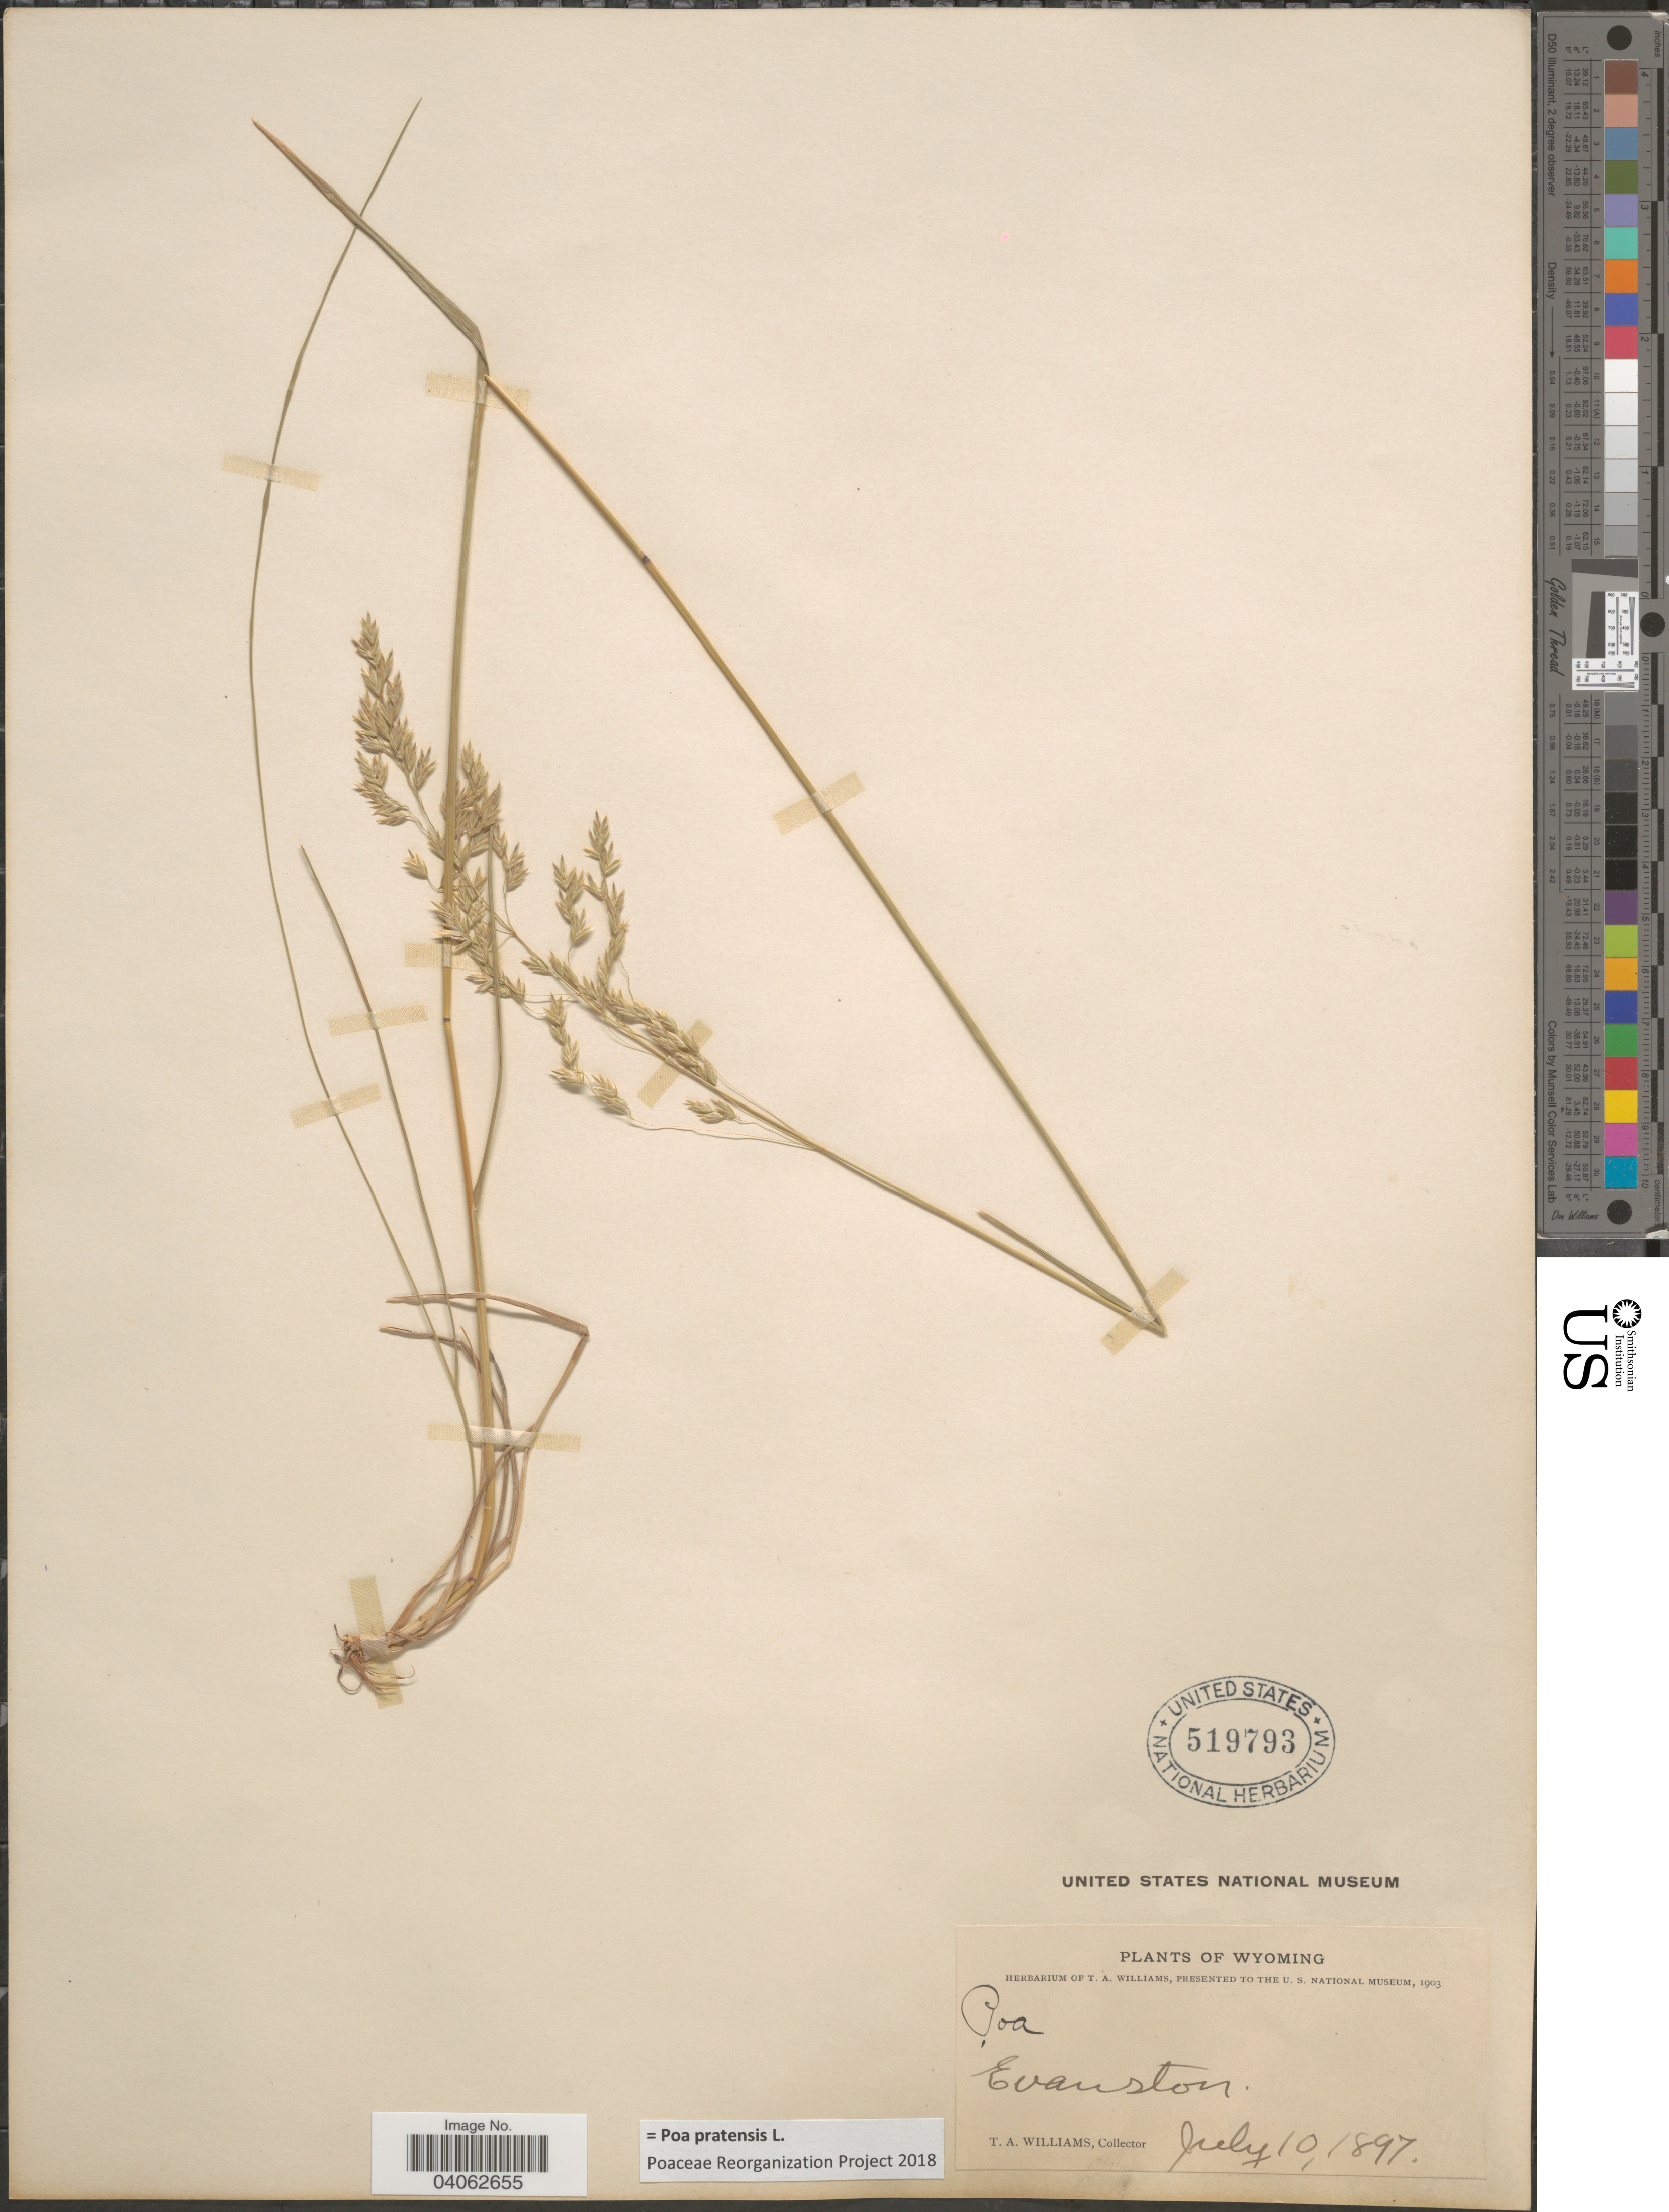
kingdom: Plantae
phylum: Tracheophyta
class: Liliopsida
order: Poales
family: Poaceae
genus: Poa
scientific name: Poa pratensis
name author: L.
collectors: T. Williams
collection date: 1897-07-10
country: United States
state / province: Wyoming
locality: Evanston.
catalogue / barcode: US 519793